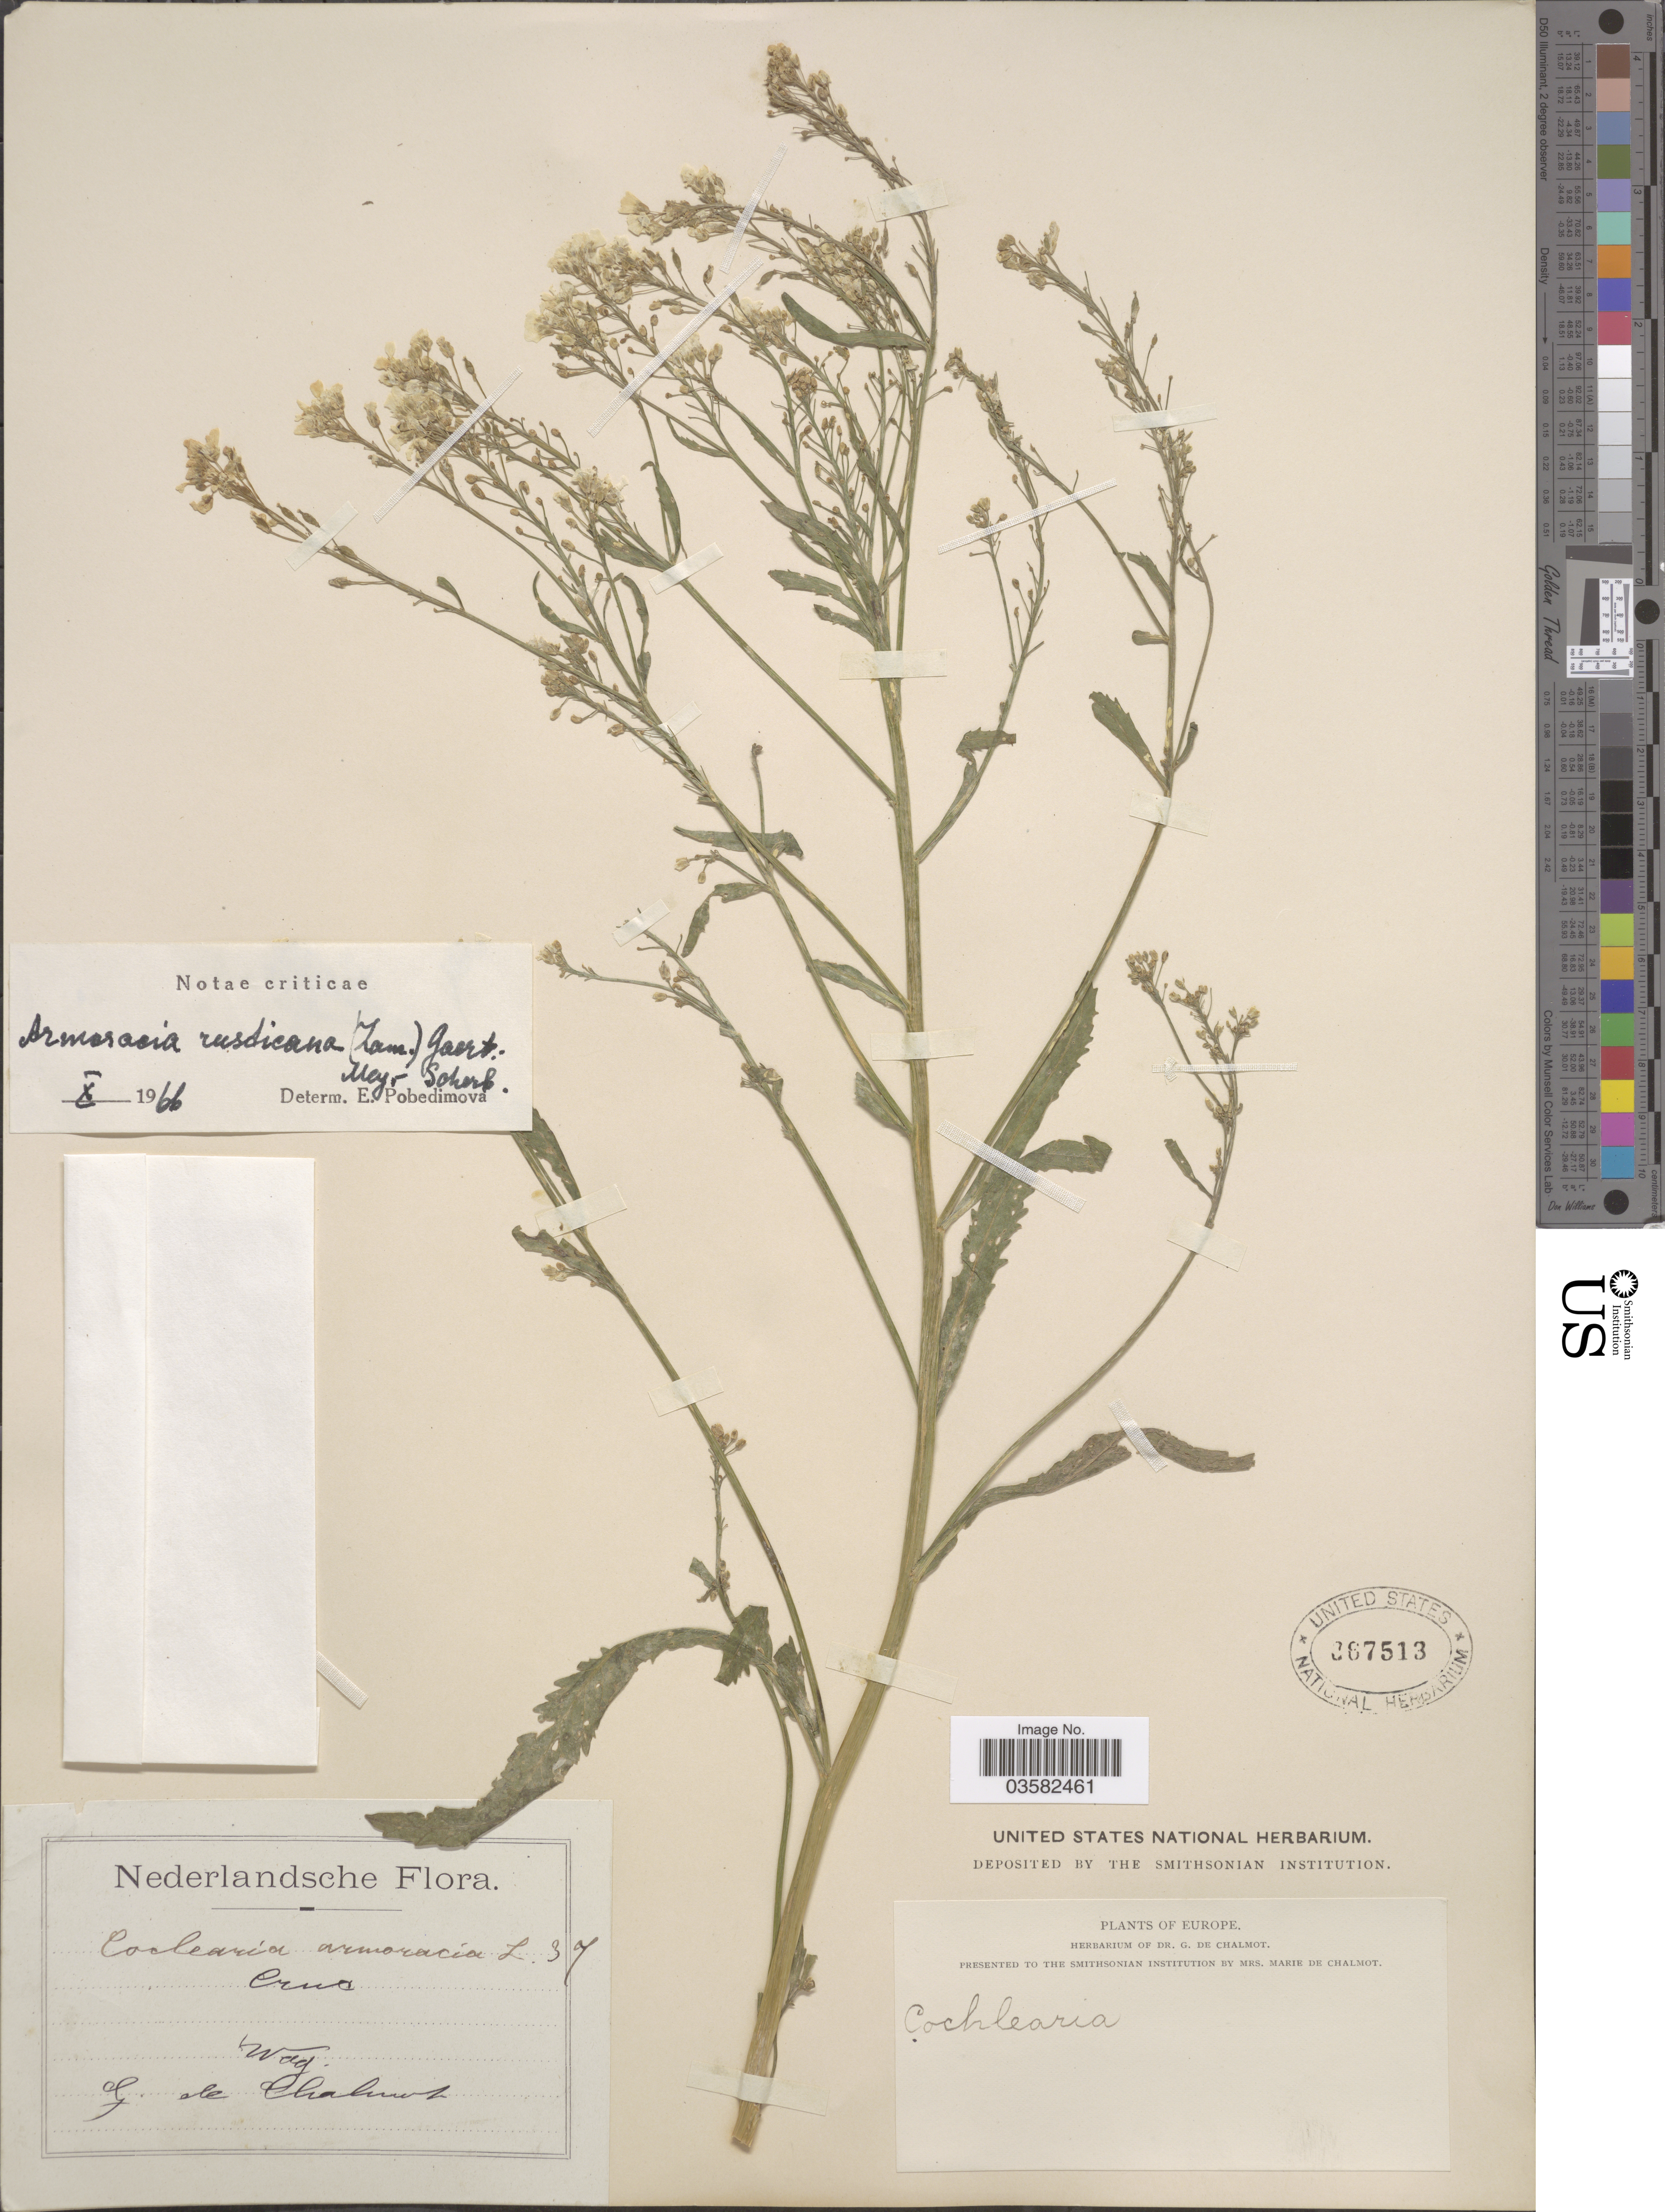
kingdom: Plantae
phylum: Tracheophyta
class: Magnoliopsida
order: Brassicales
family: Brassicaceae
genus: Cochlearia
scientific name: Cochlearia rusticana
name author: Lam.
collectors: G. de Chalmot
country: Netherlands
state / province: Gelderland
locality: Wag.